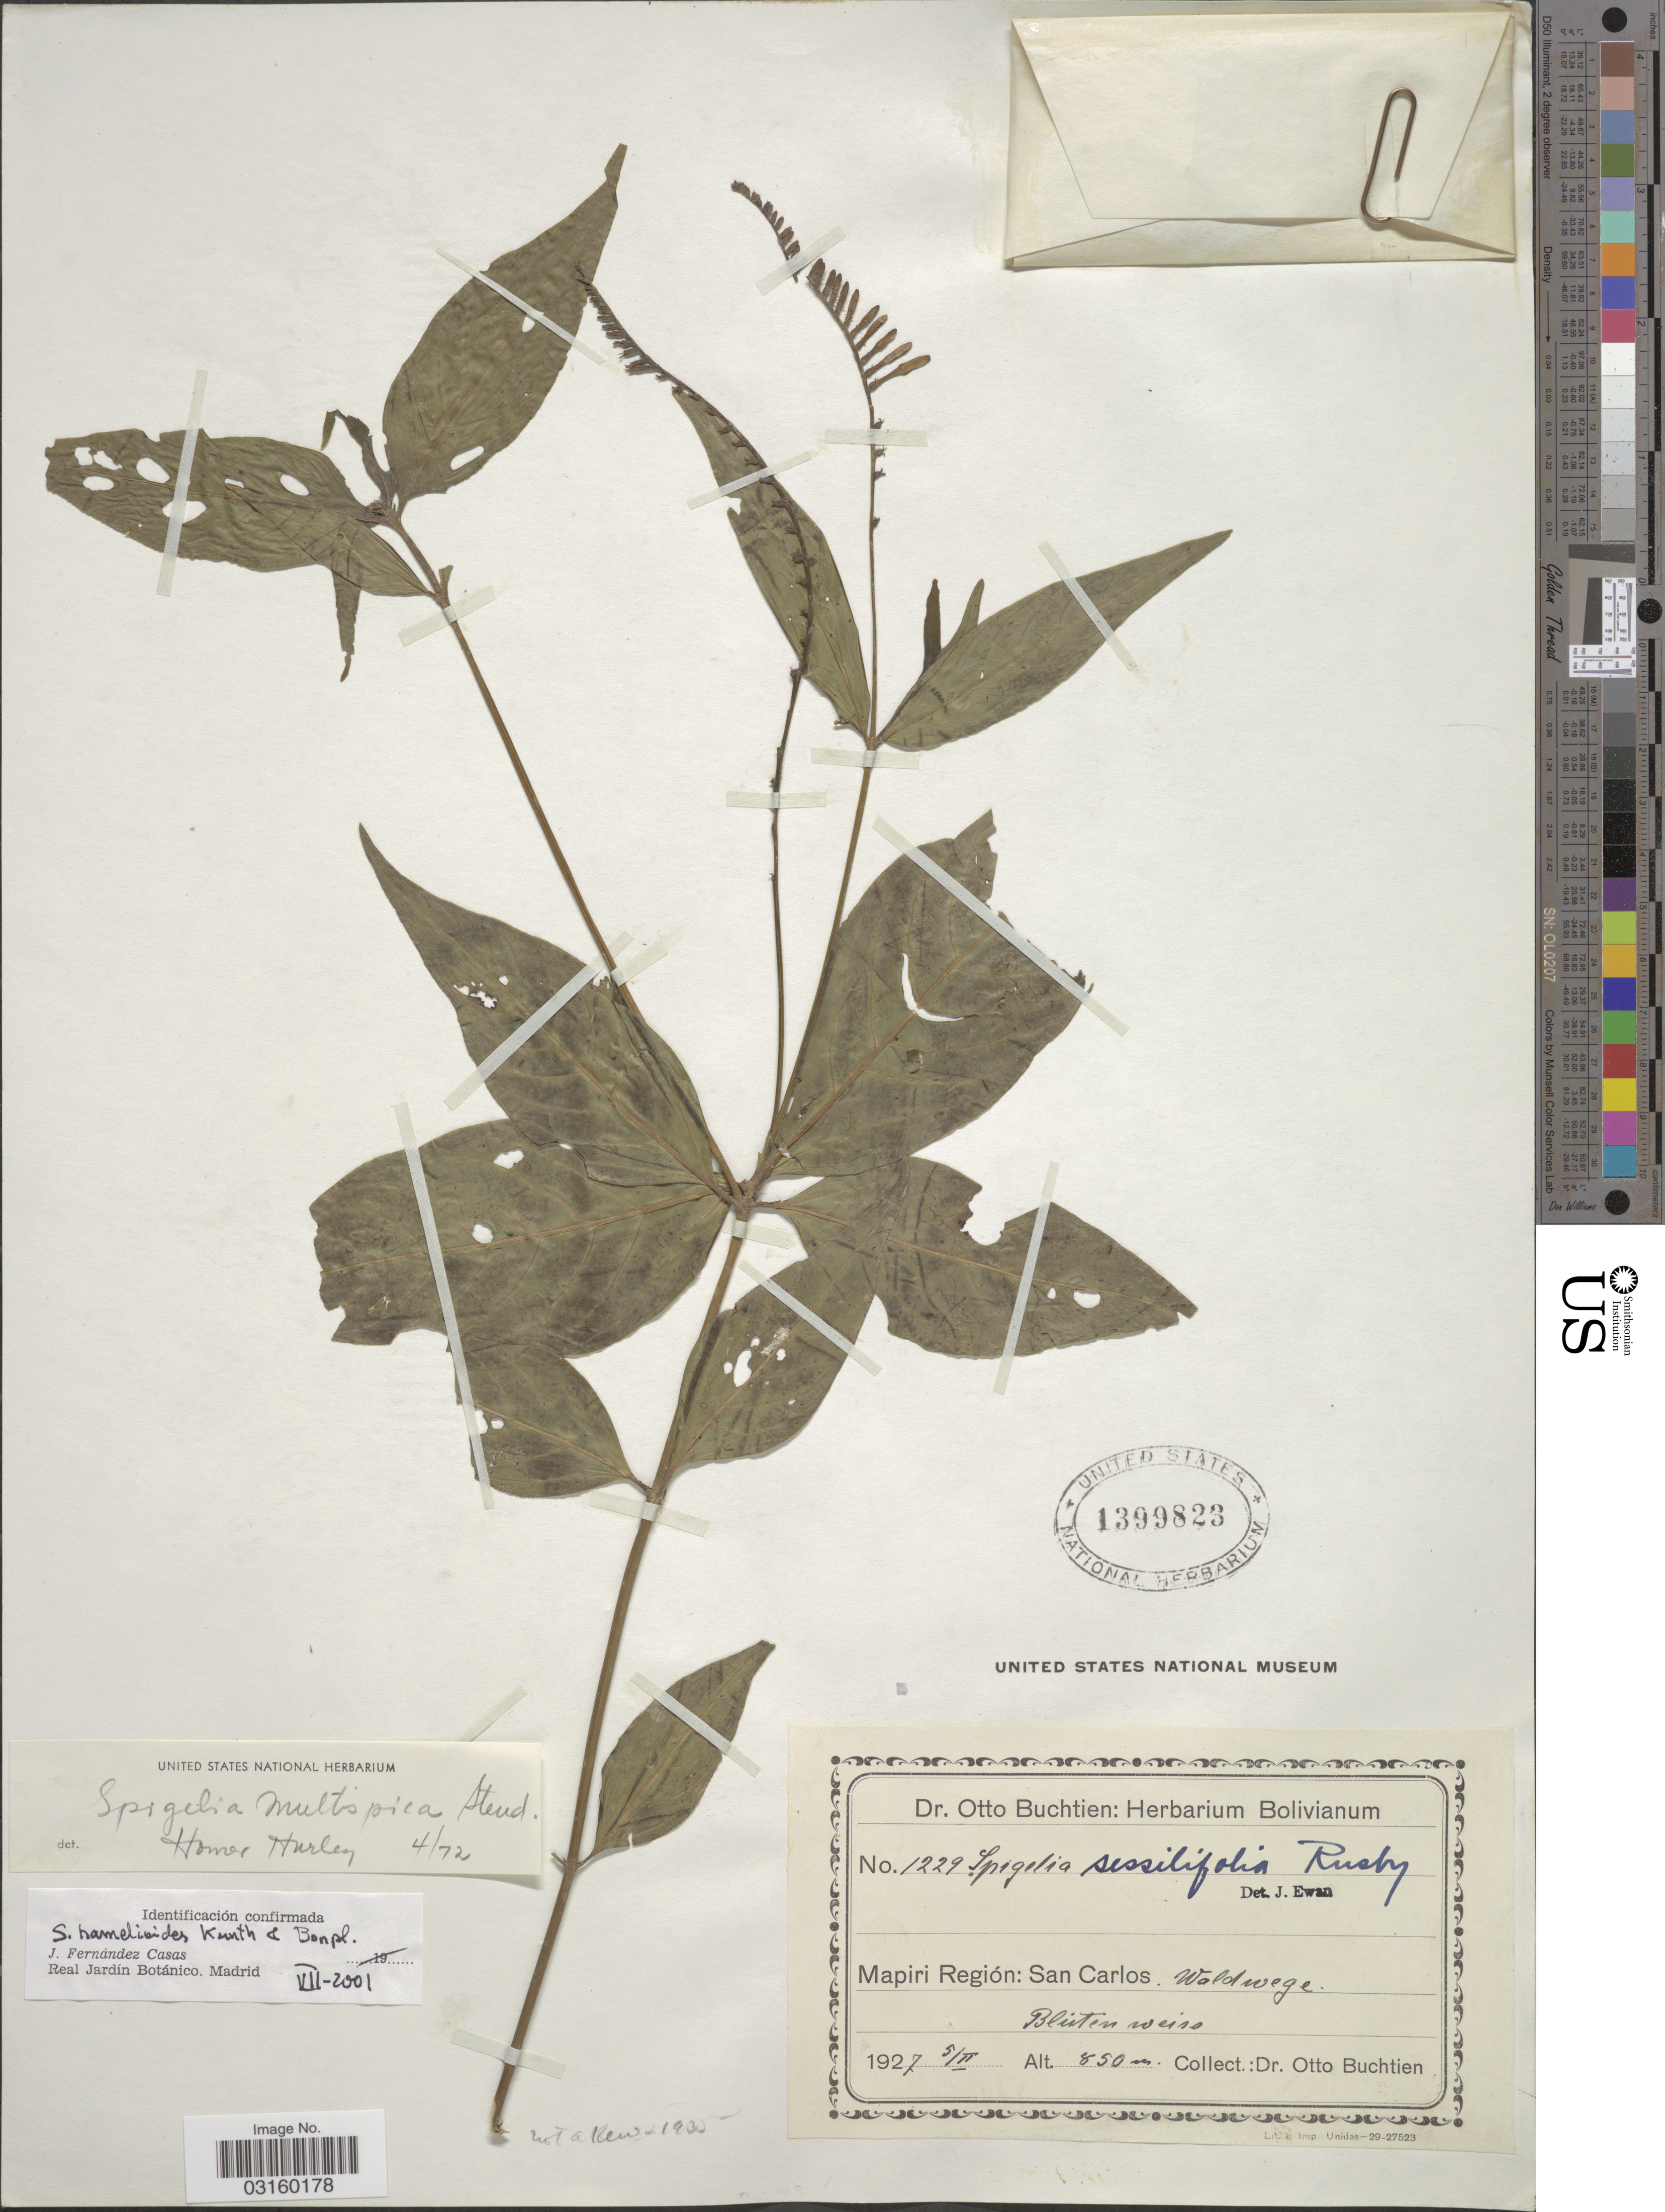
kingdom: Plantae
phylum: Tracheophyta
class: Magnoliopsida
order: Gentianales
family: Loganiaceae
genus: Spigelia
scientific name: Spigelia hamelioides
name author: Kunth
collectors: O. Buchtien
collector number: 1229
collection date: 1927-02-05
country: Bolivia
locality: Mapiri Región: San Carlos. Waldwege.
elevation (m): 850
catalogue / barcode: US 1399823